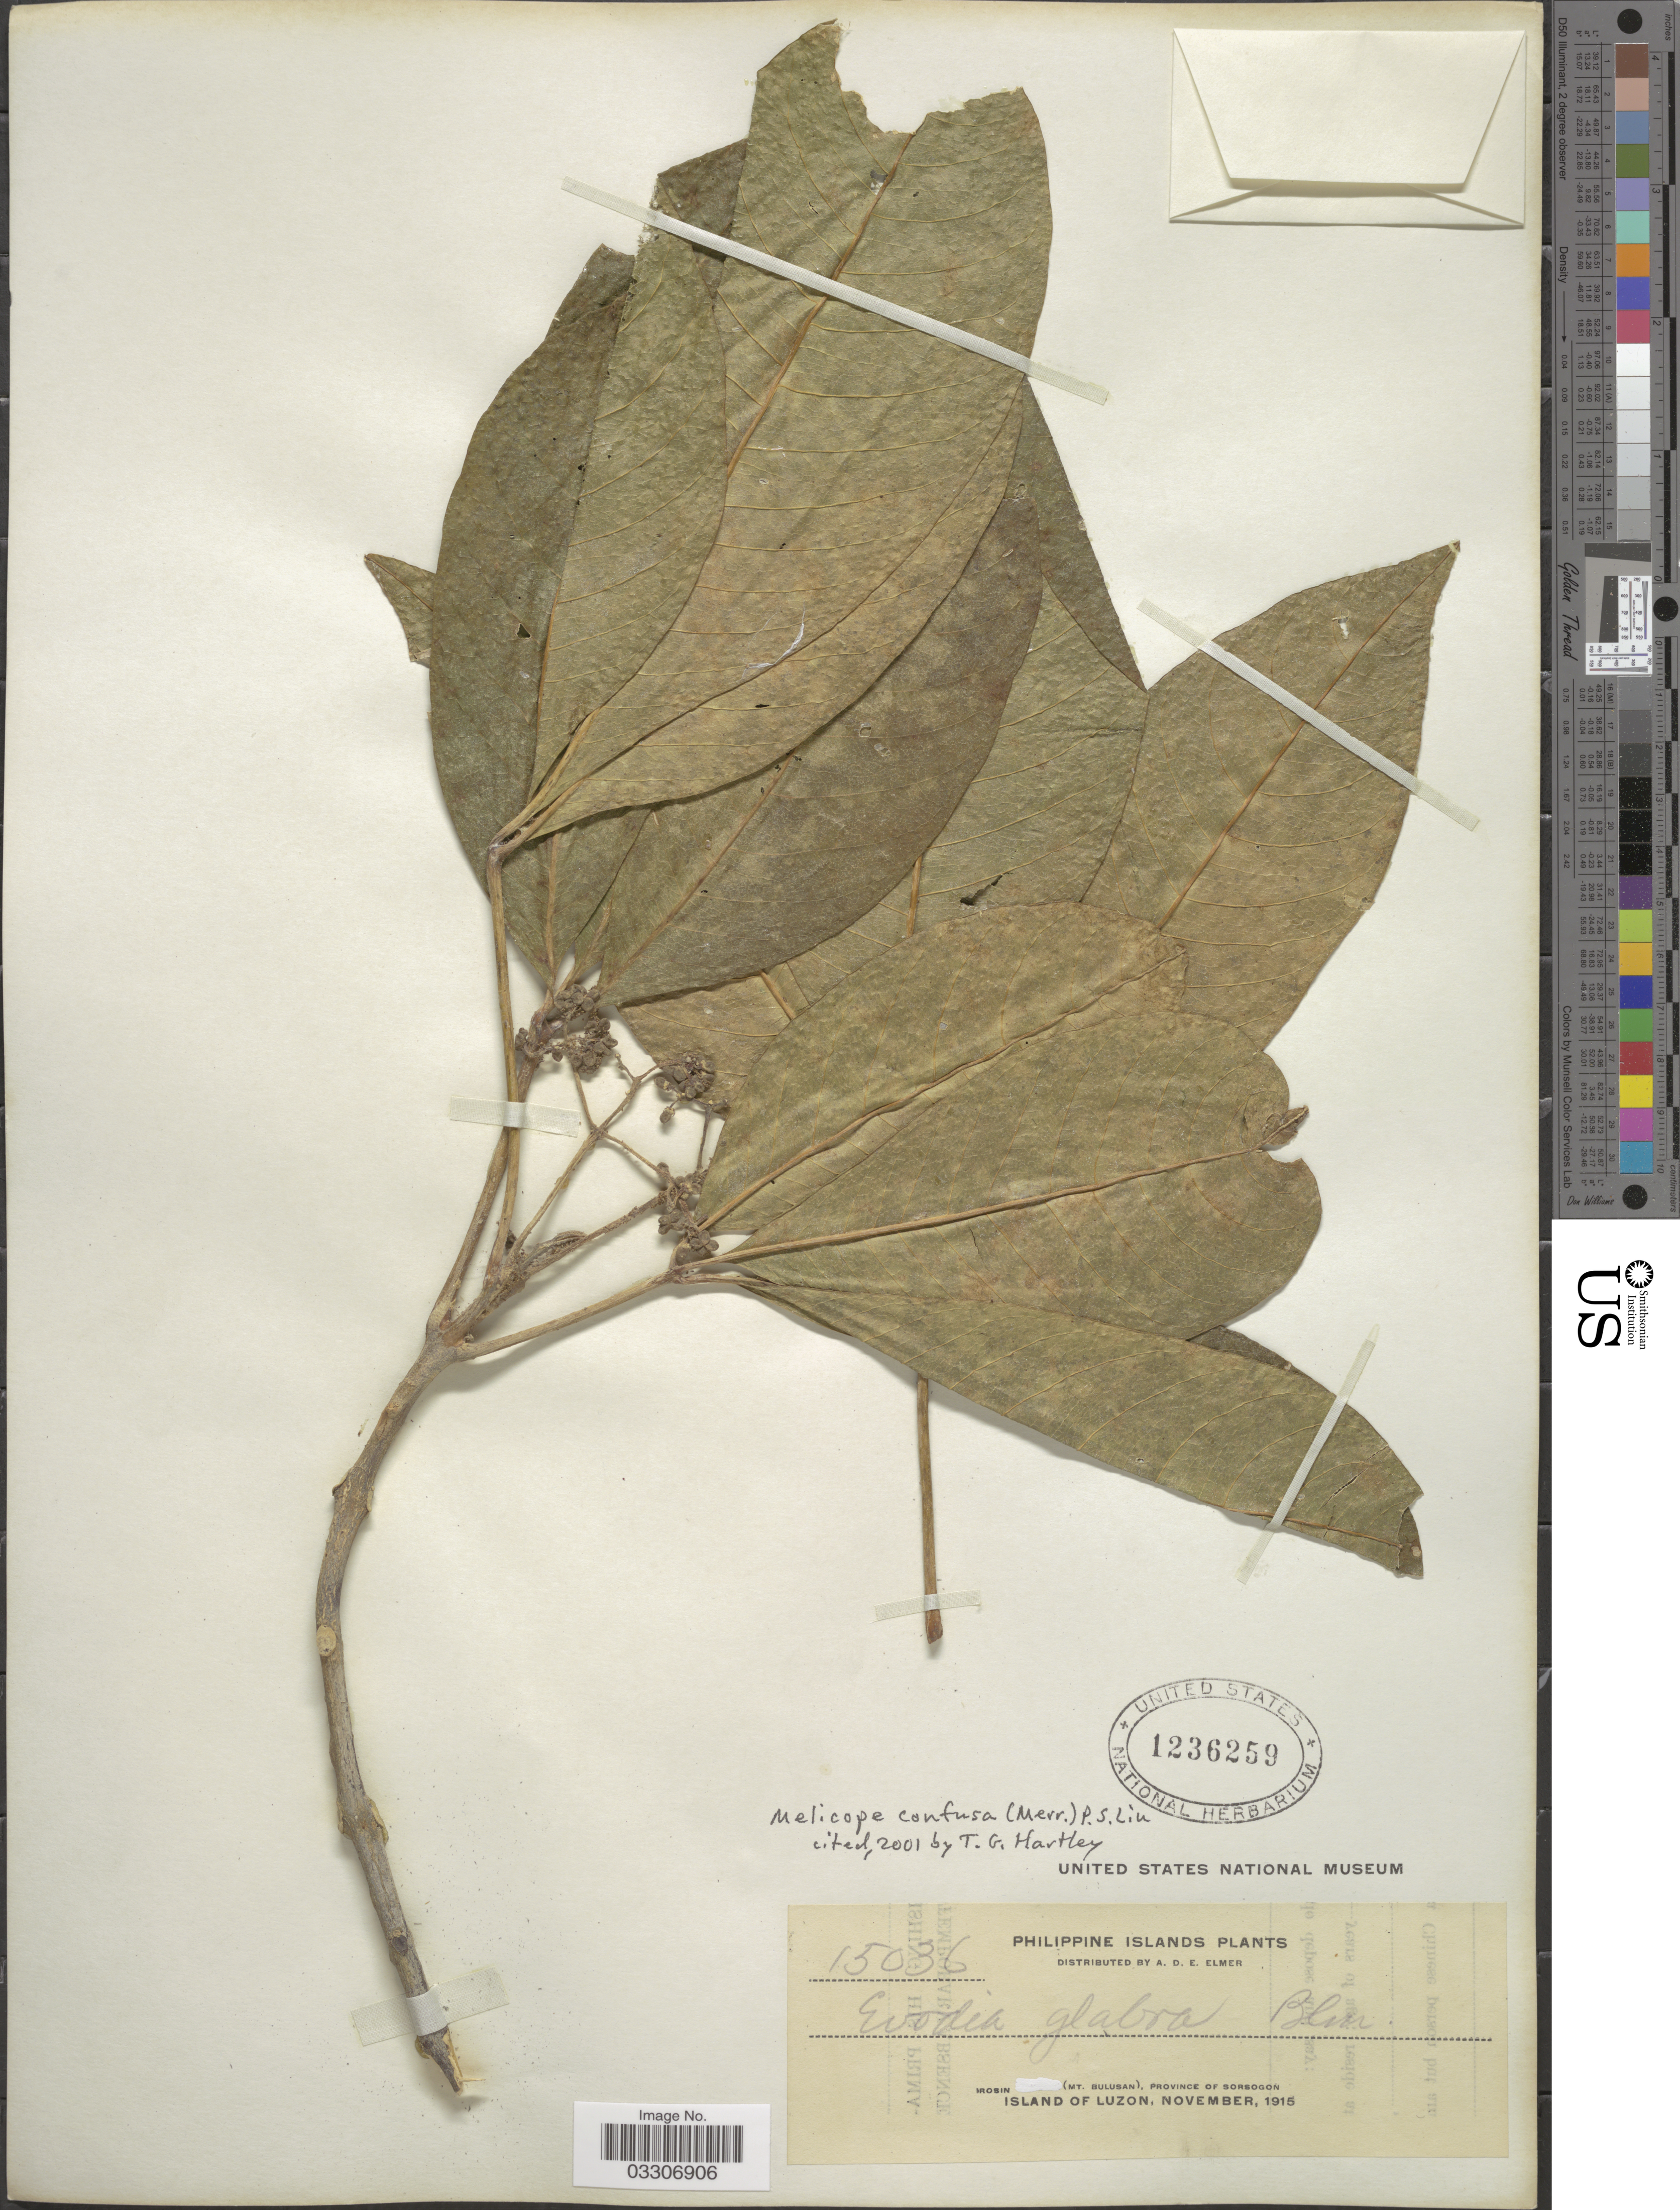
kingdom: Plantae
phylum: Tracheophyta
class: Magnoliopsida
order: Sapindales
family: Rutaceae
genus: Melicope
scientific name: Melicope confusa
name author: (Merr.) P.S. Liu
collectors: A. D. E. Elmer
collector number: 15036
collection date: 1915-11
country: Philippines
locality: Irosin (Mt. Bulusan), Province of Sorsogon, Island of Luzon.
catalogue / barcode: US 1236259